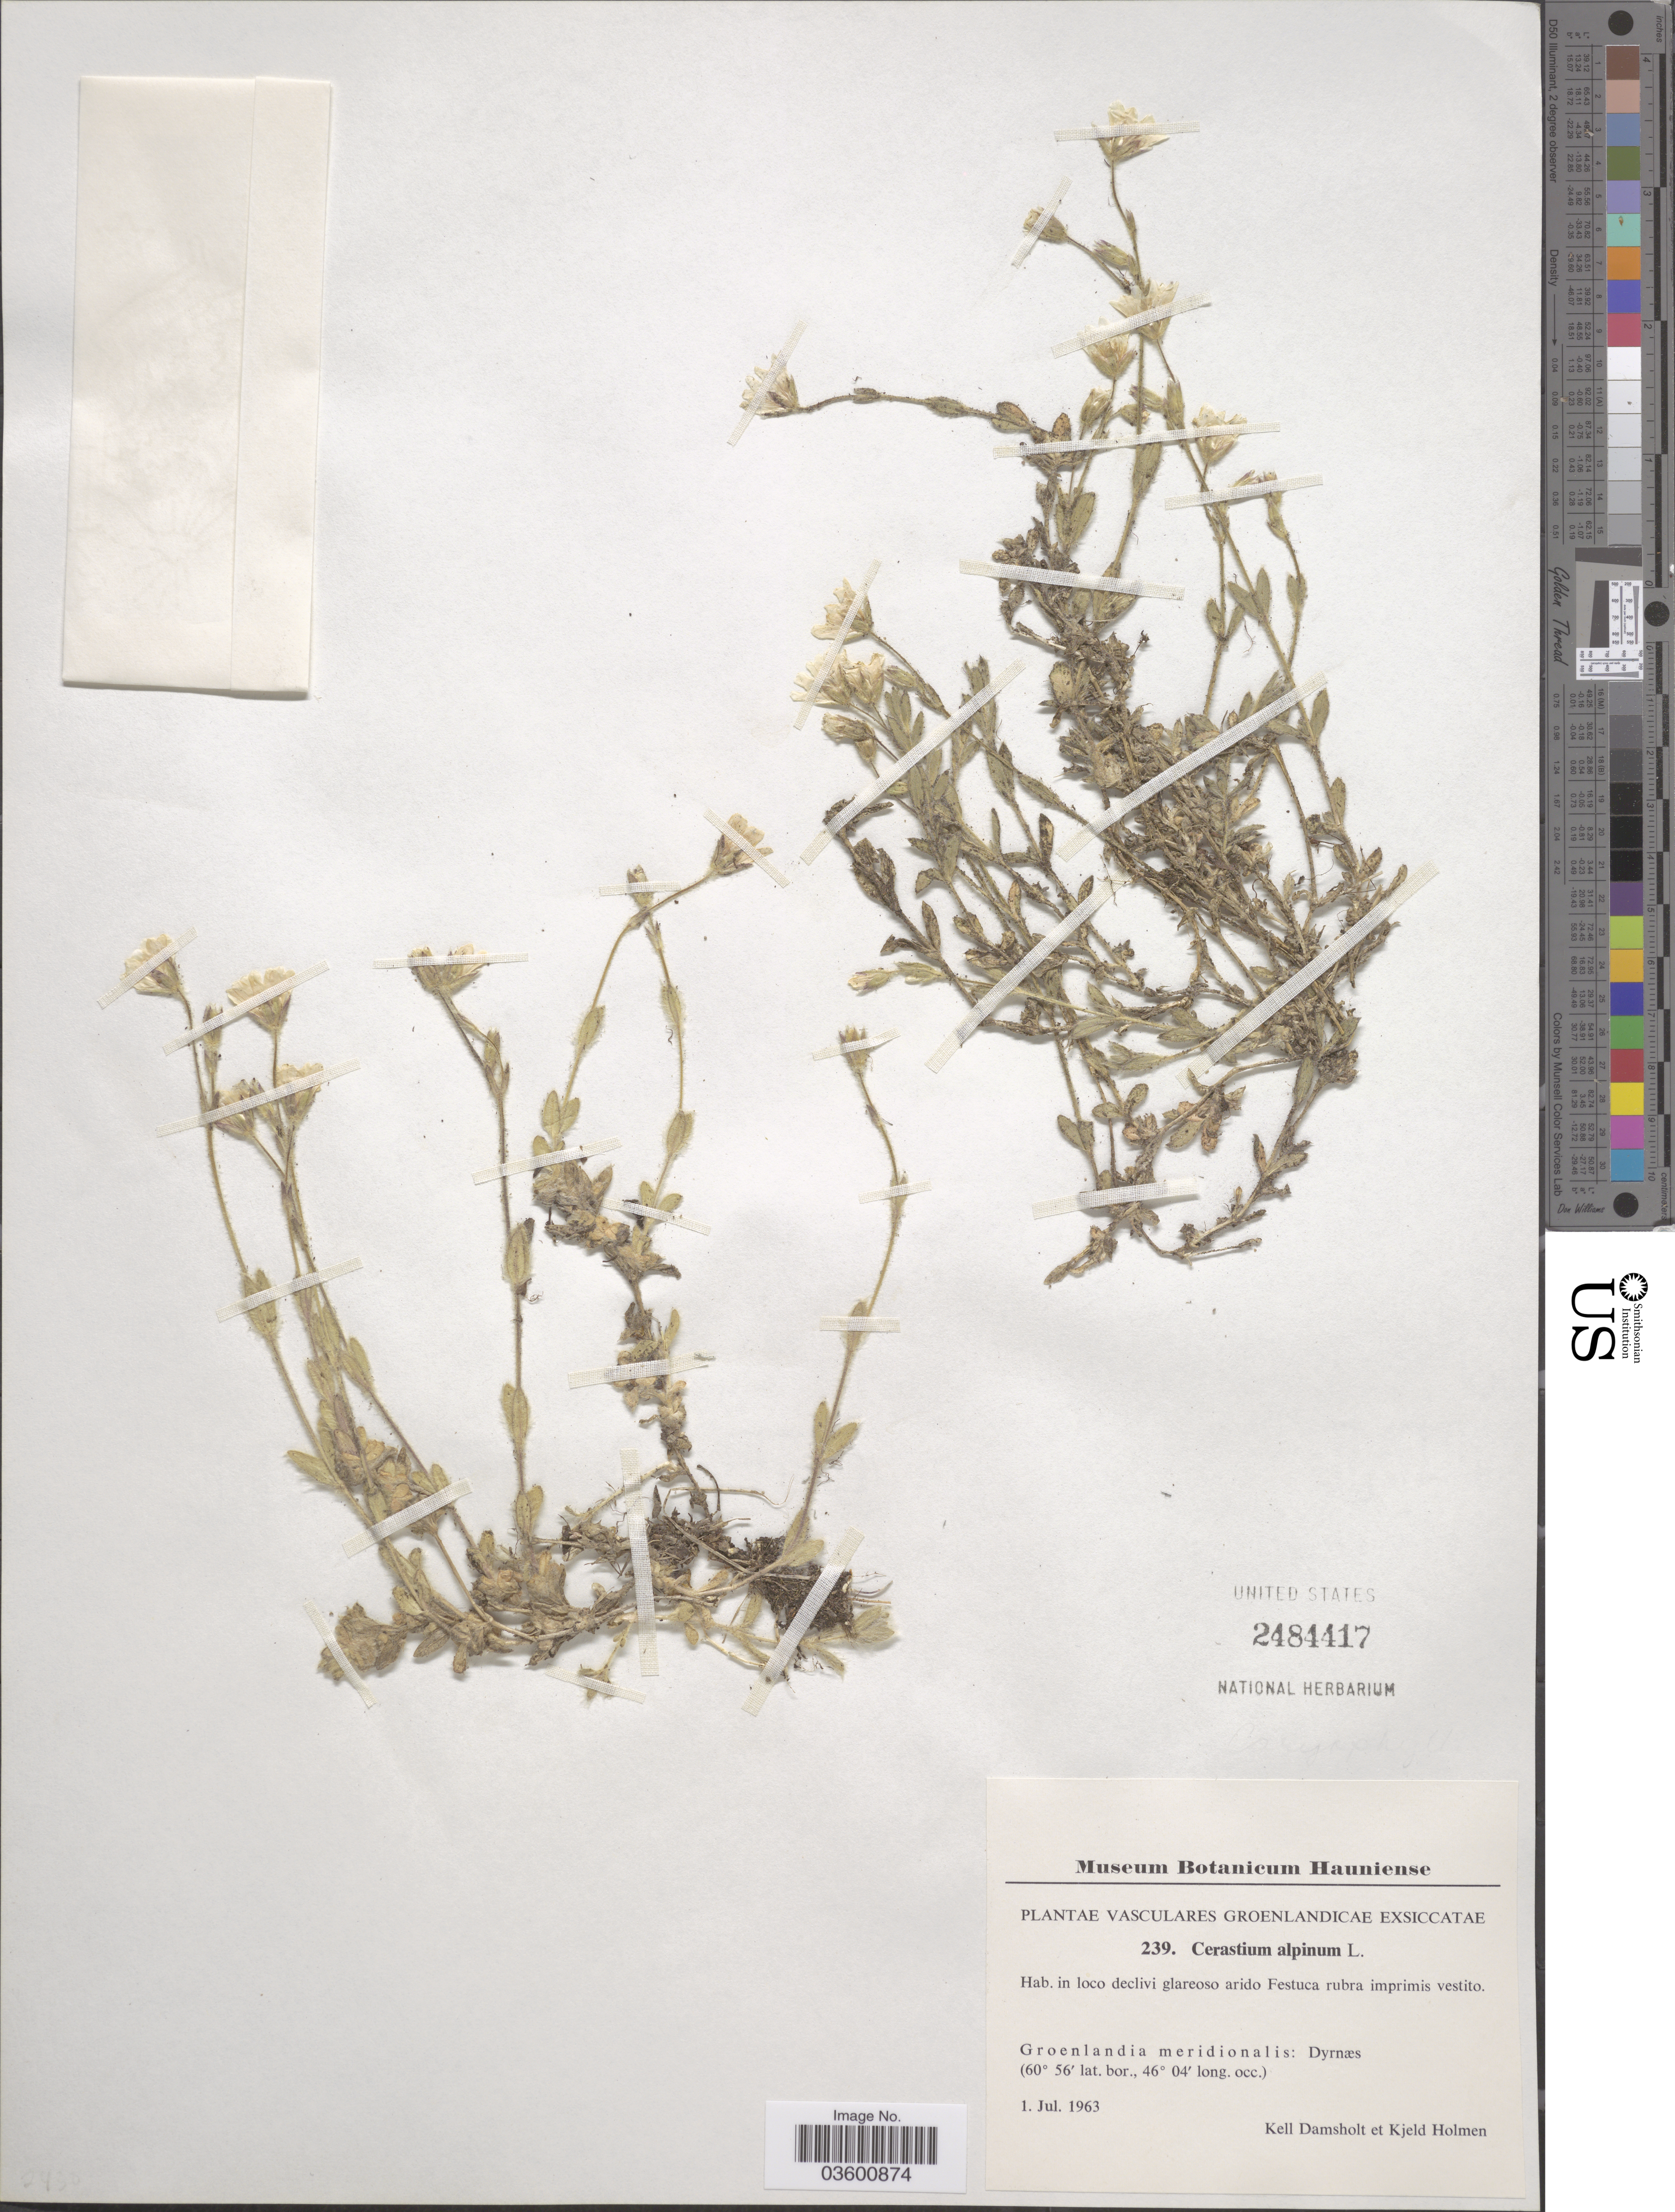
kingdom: Plantae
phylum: Tracheophyta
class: Magnoliopsida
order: Caryophyllales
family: Caryophyllaceae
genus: Cerastium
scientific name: Cerastium alpinum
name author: L.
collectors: K. Damsholt & K. A. Holmen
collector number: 239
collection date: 1963-07-01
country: Greenland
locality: Groenlandia meridionalis: Dyrnæs.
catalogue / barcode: US 2484417